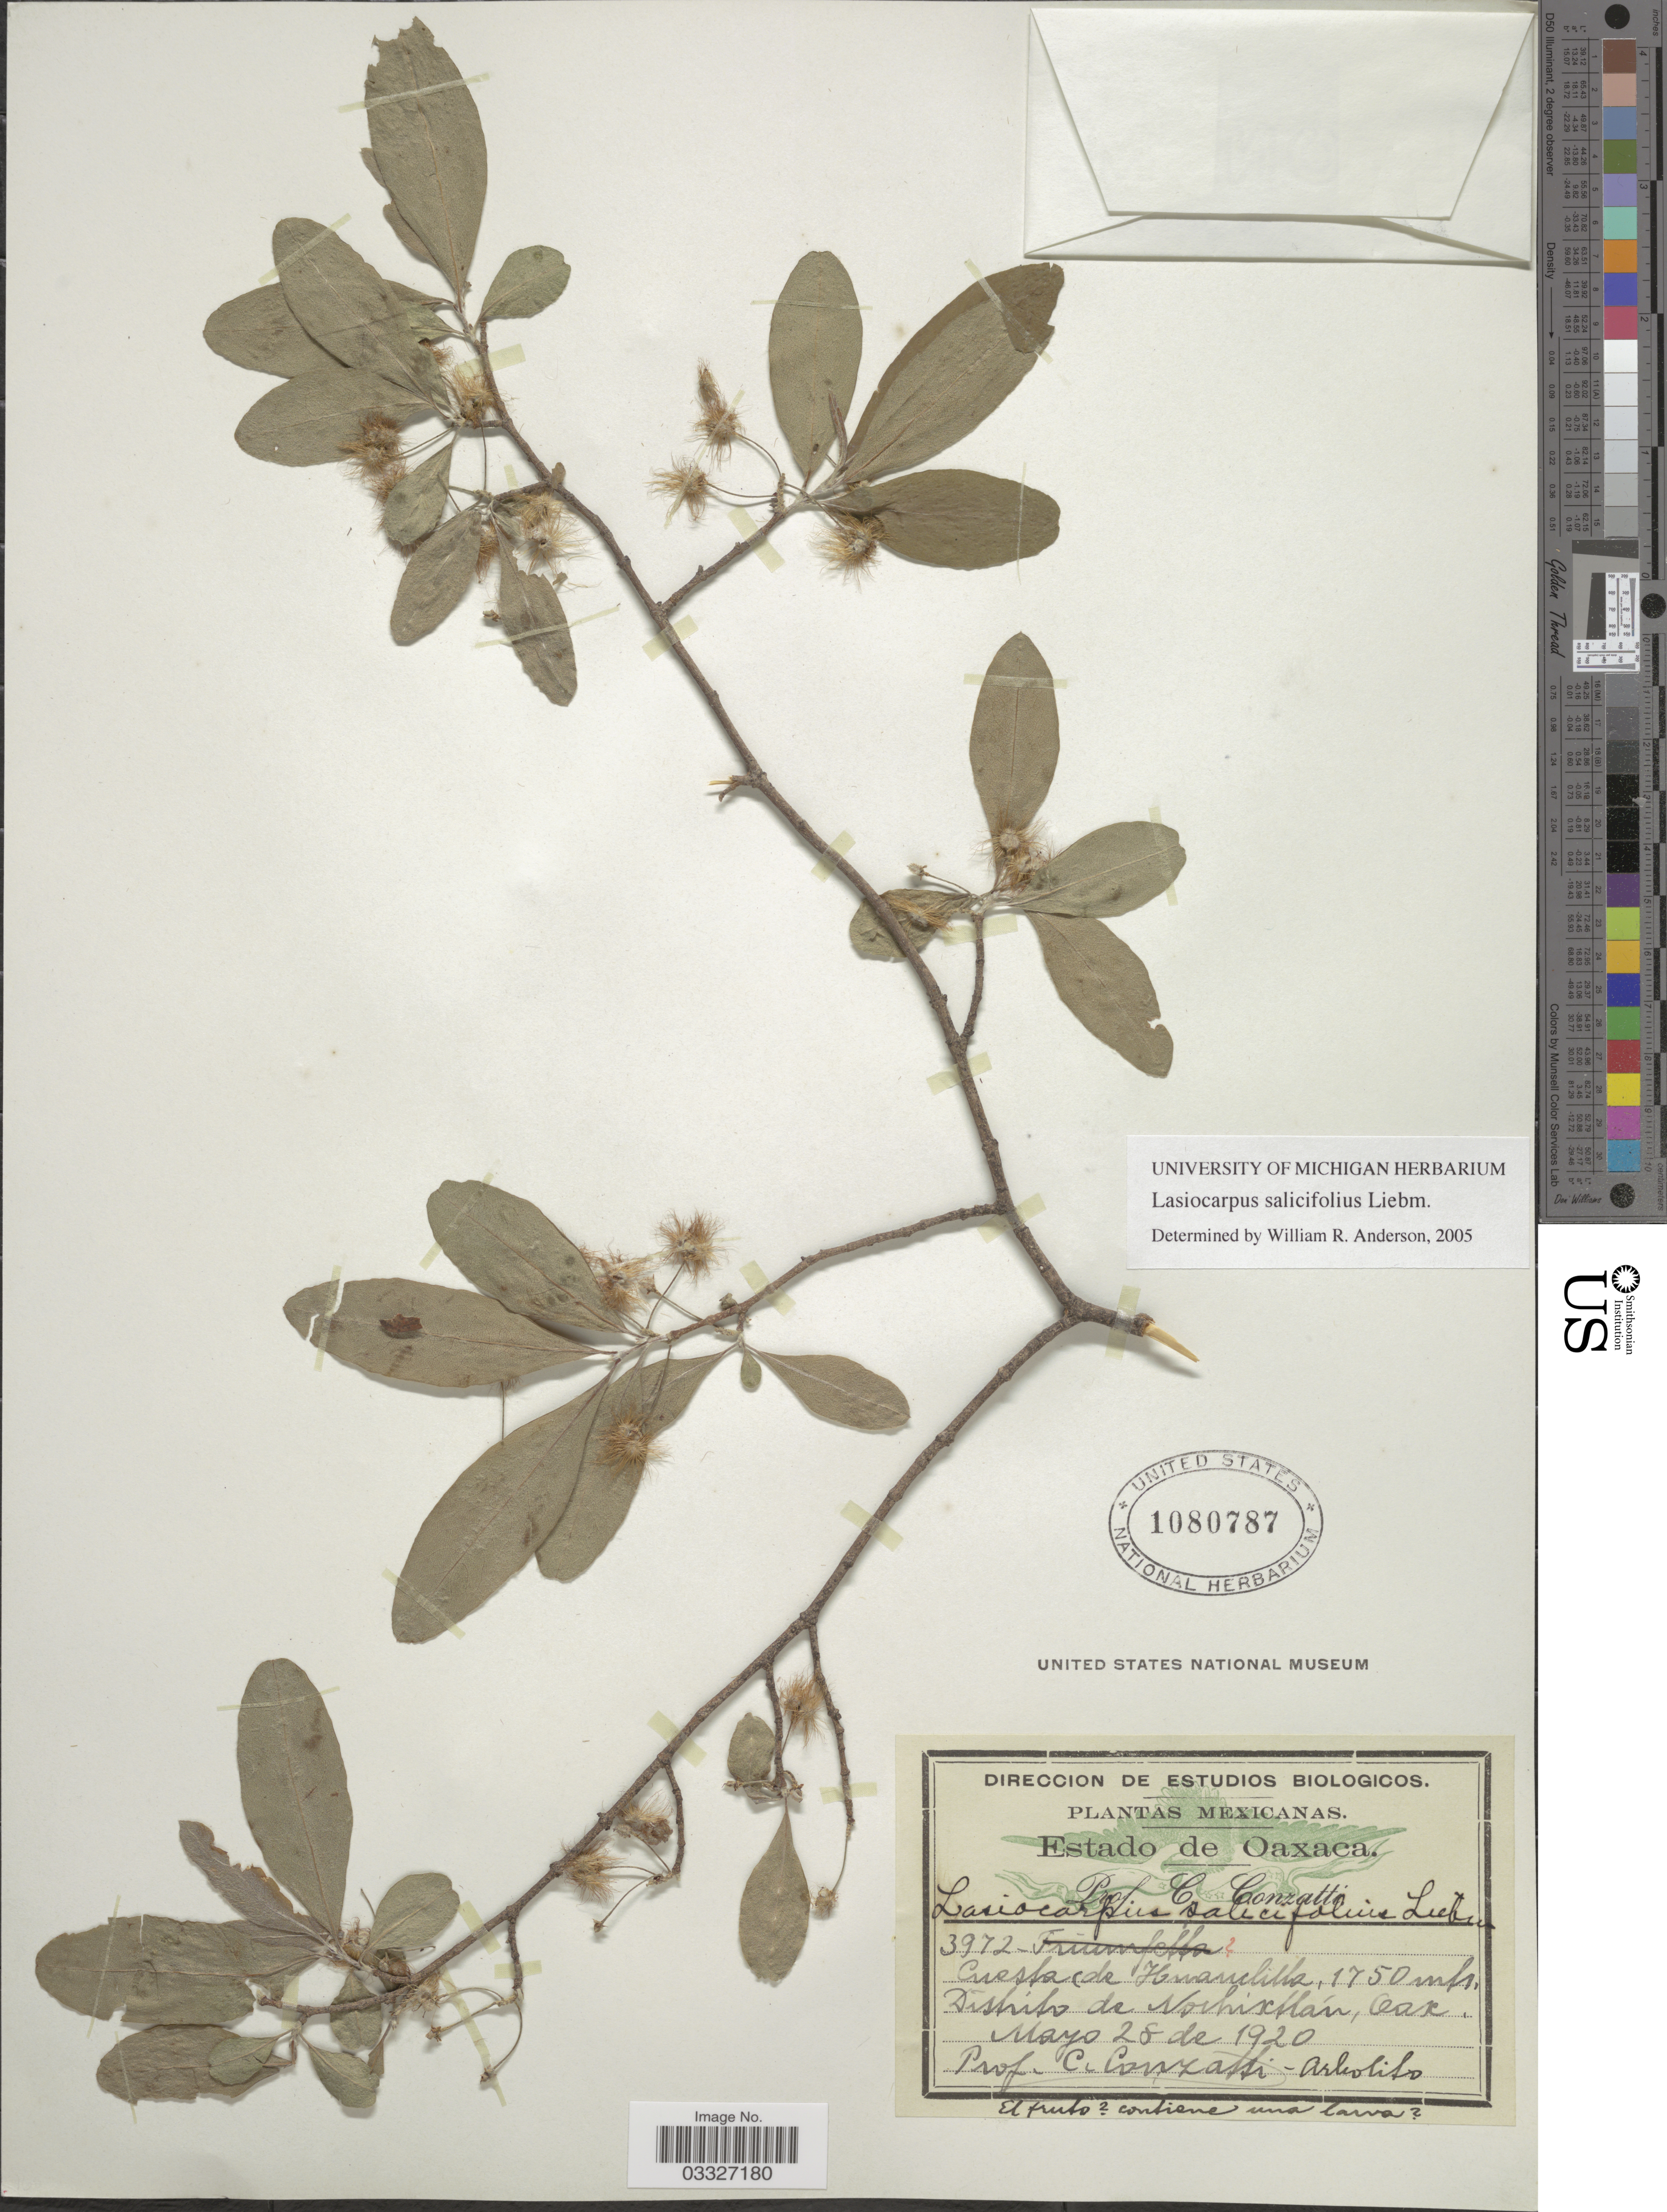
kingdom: Plantae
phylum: Tracheophyta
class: Magnoliopsida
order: Malpighiales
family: Malpighiaceae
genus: Lasiocarpus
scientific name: Lasiocarpus salicifolius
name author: Liebm.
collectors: C. Conzatti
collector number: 3972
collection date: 1920-05-28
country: Mexico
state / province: Oaxaca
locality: Cuesta de Huanchilla, Distrito de Nochixtlán.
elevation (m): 1750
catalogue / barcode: US 1080787